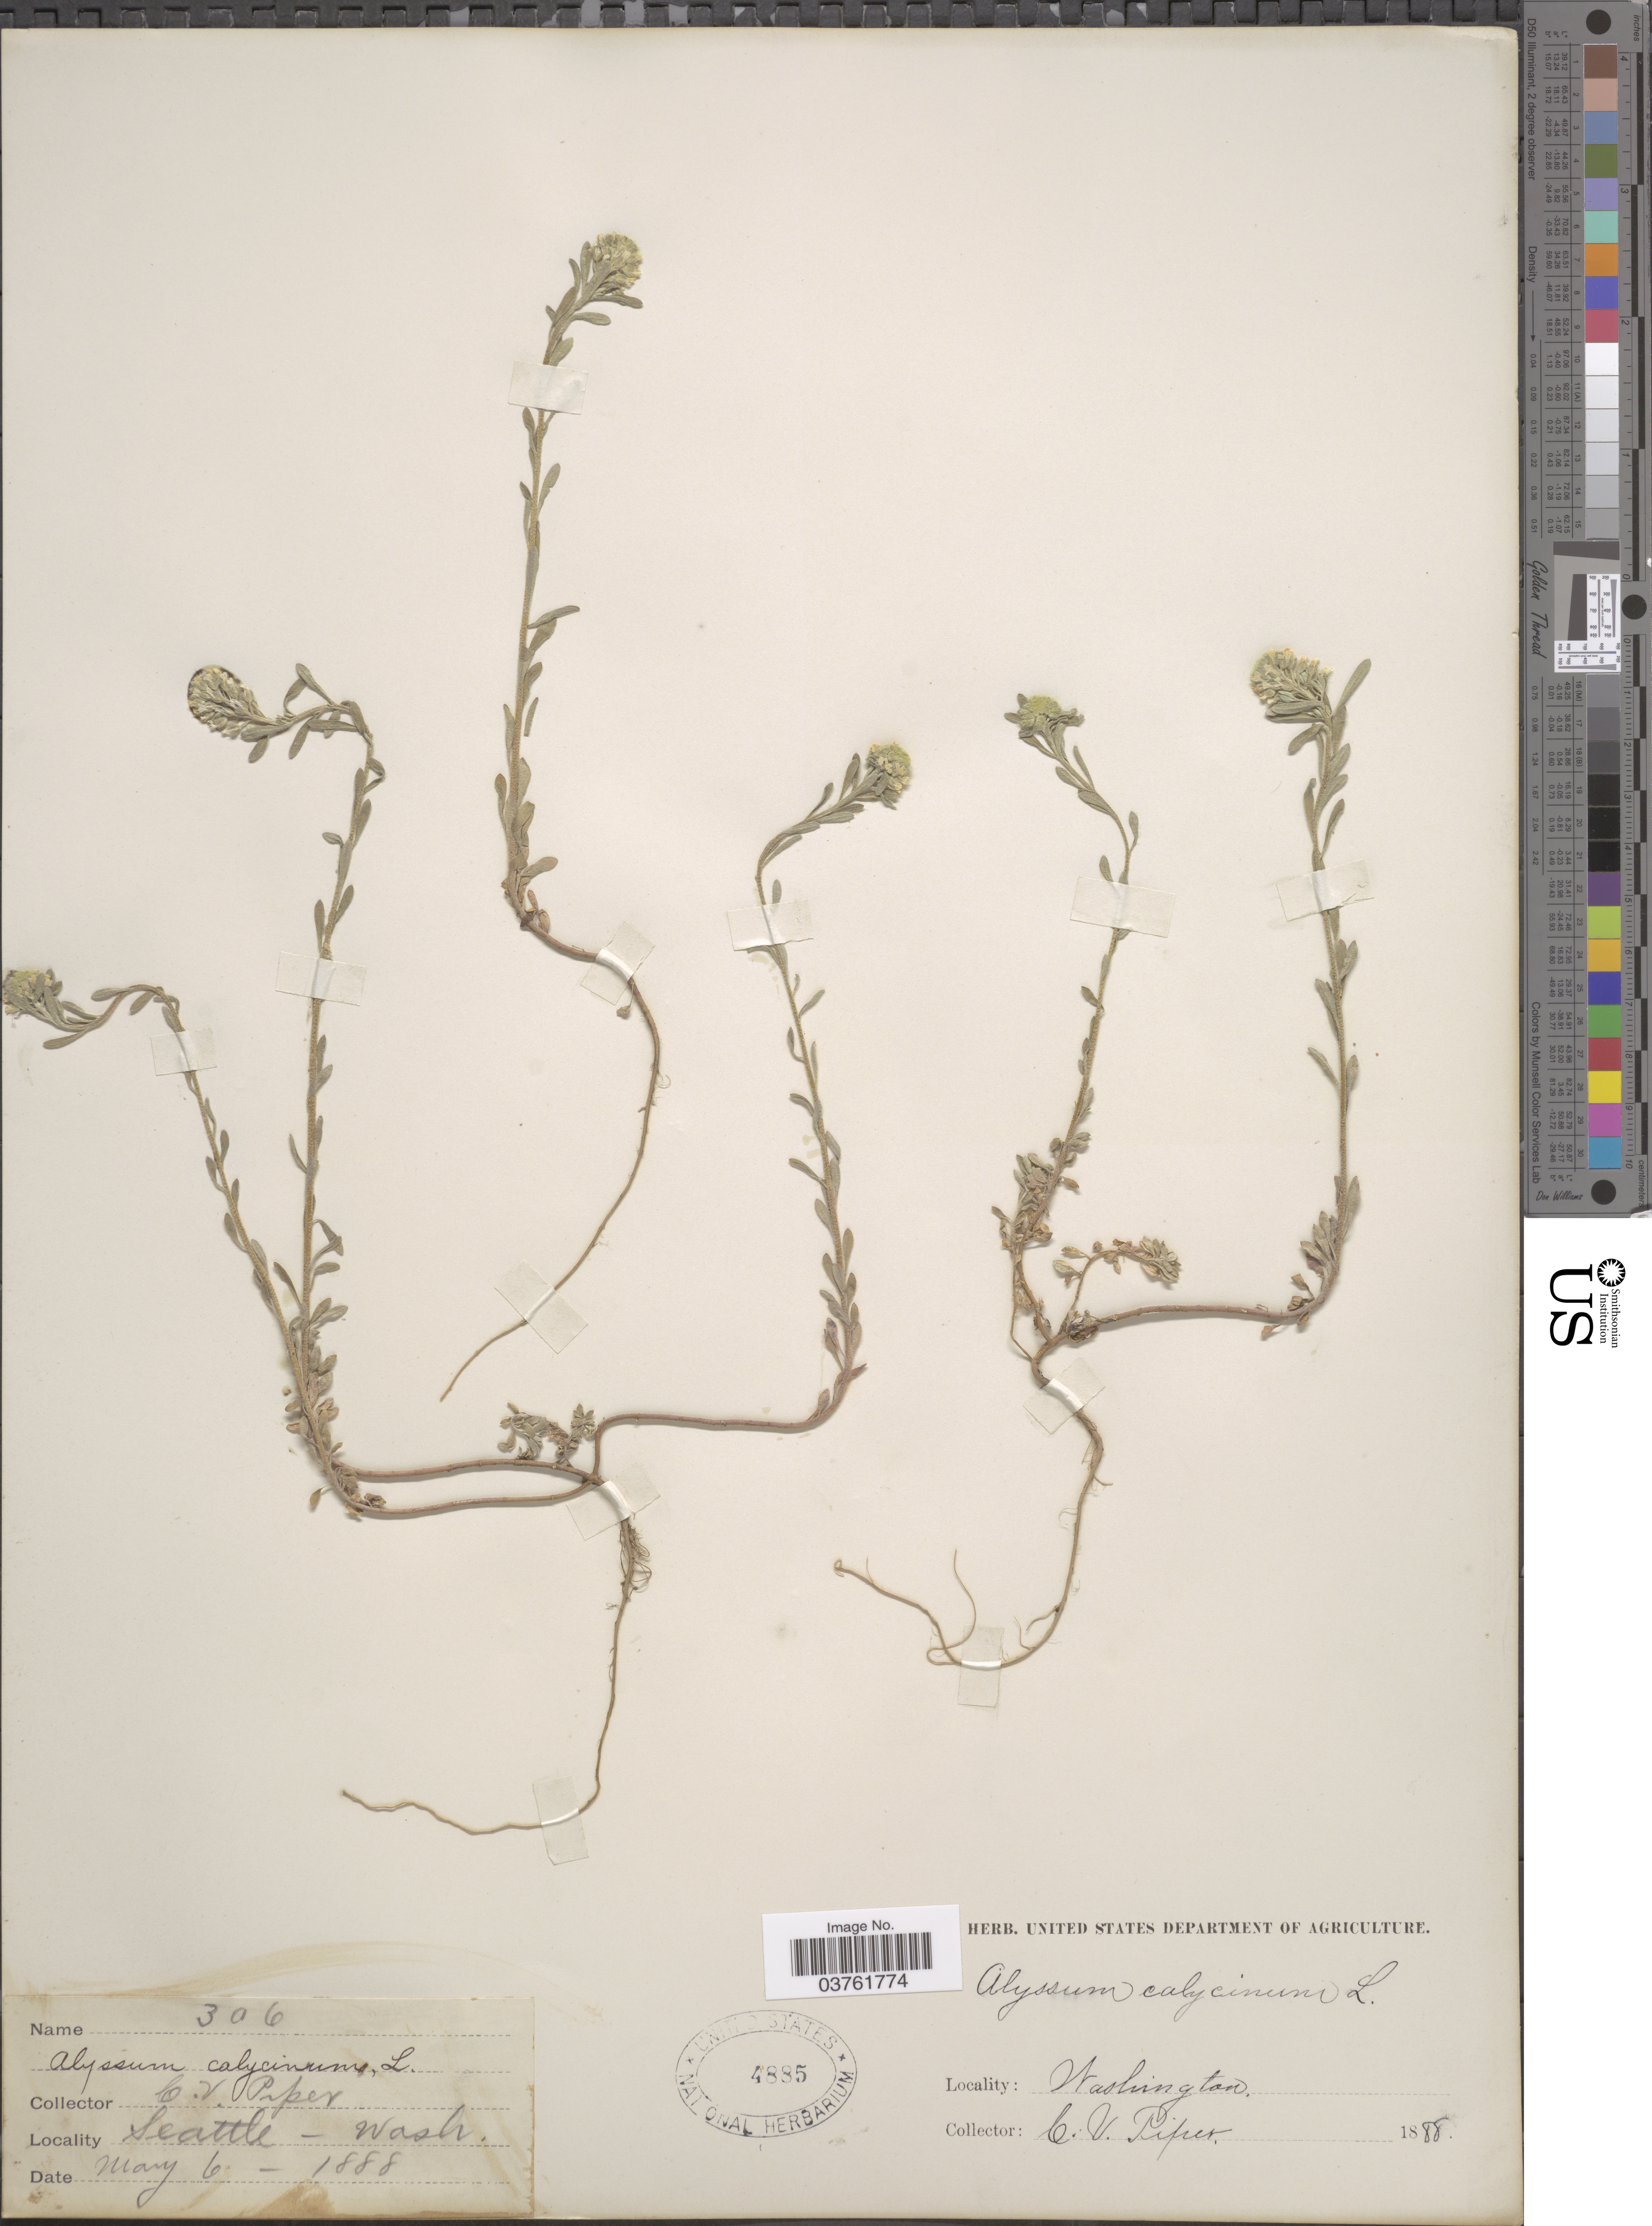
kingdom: Plantae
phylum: Tracheophyta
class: Magnoliopsida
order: Brassicales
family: Brassicaceae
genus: Alyssum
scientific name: Alyssum alyssoides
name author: (L.) L.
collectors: C. V. Piper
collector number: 306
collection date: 1888-05-06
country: United States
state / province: Washington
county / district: King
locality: Seattle.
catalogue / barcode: US 4885